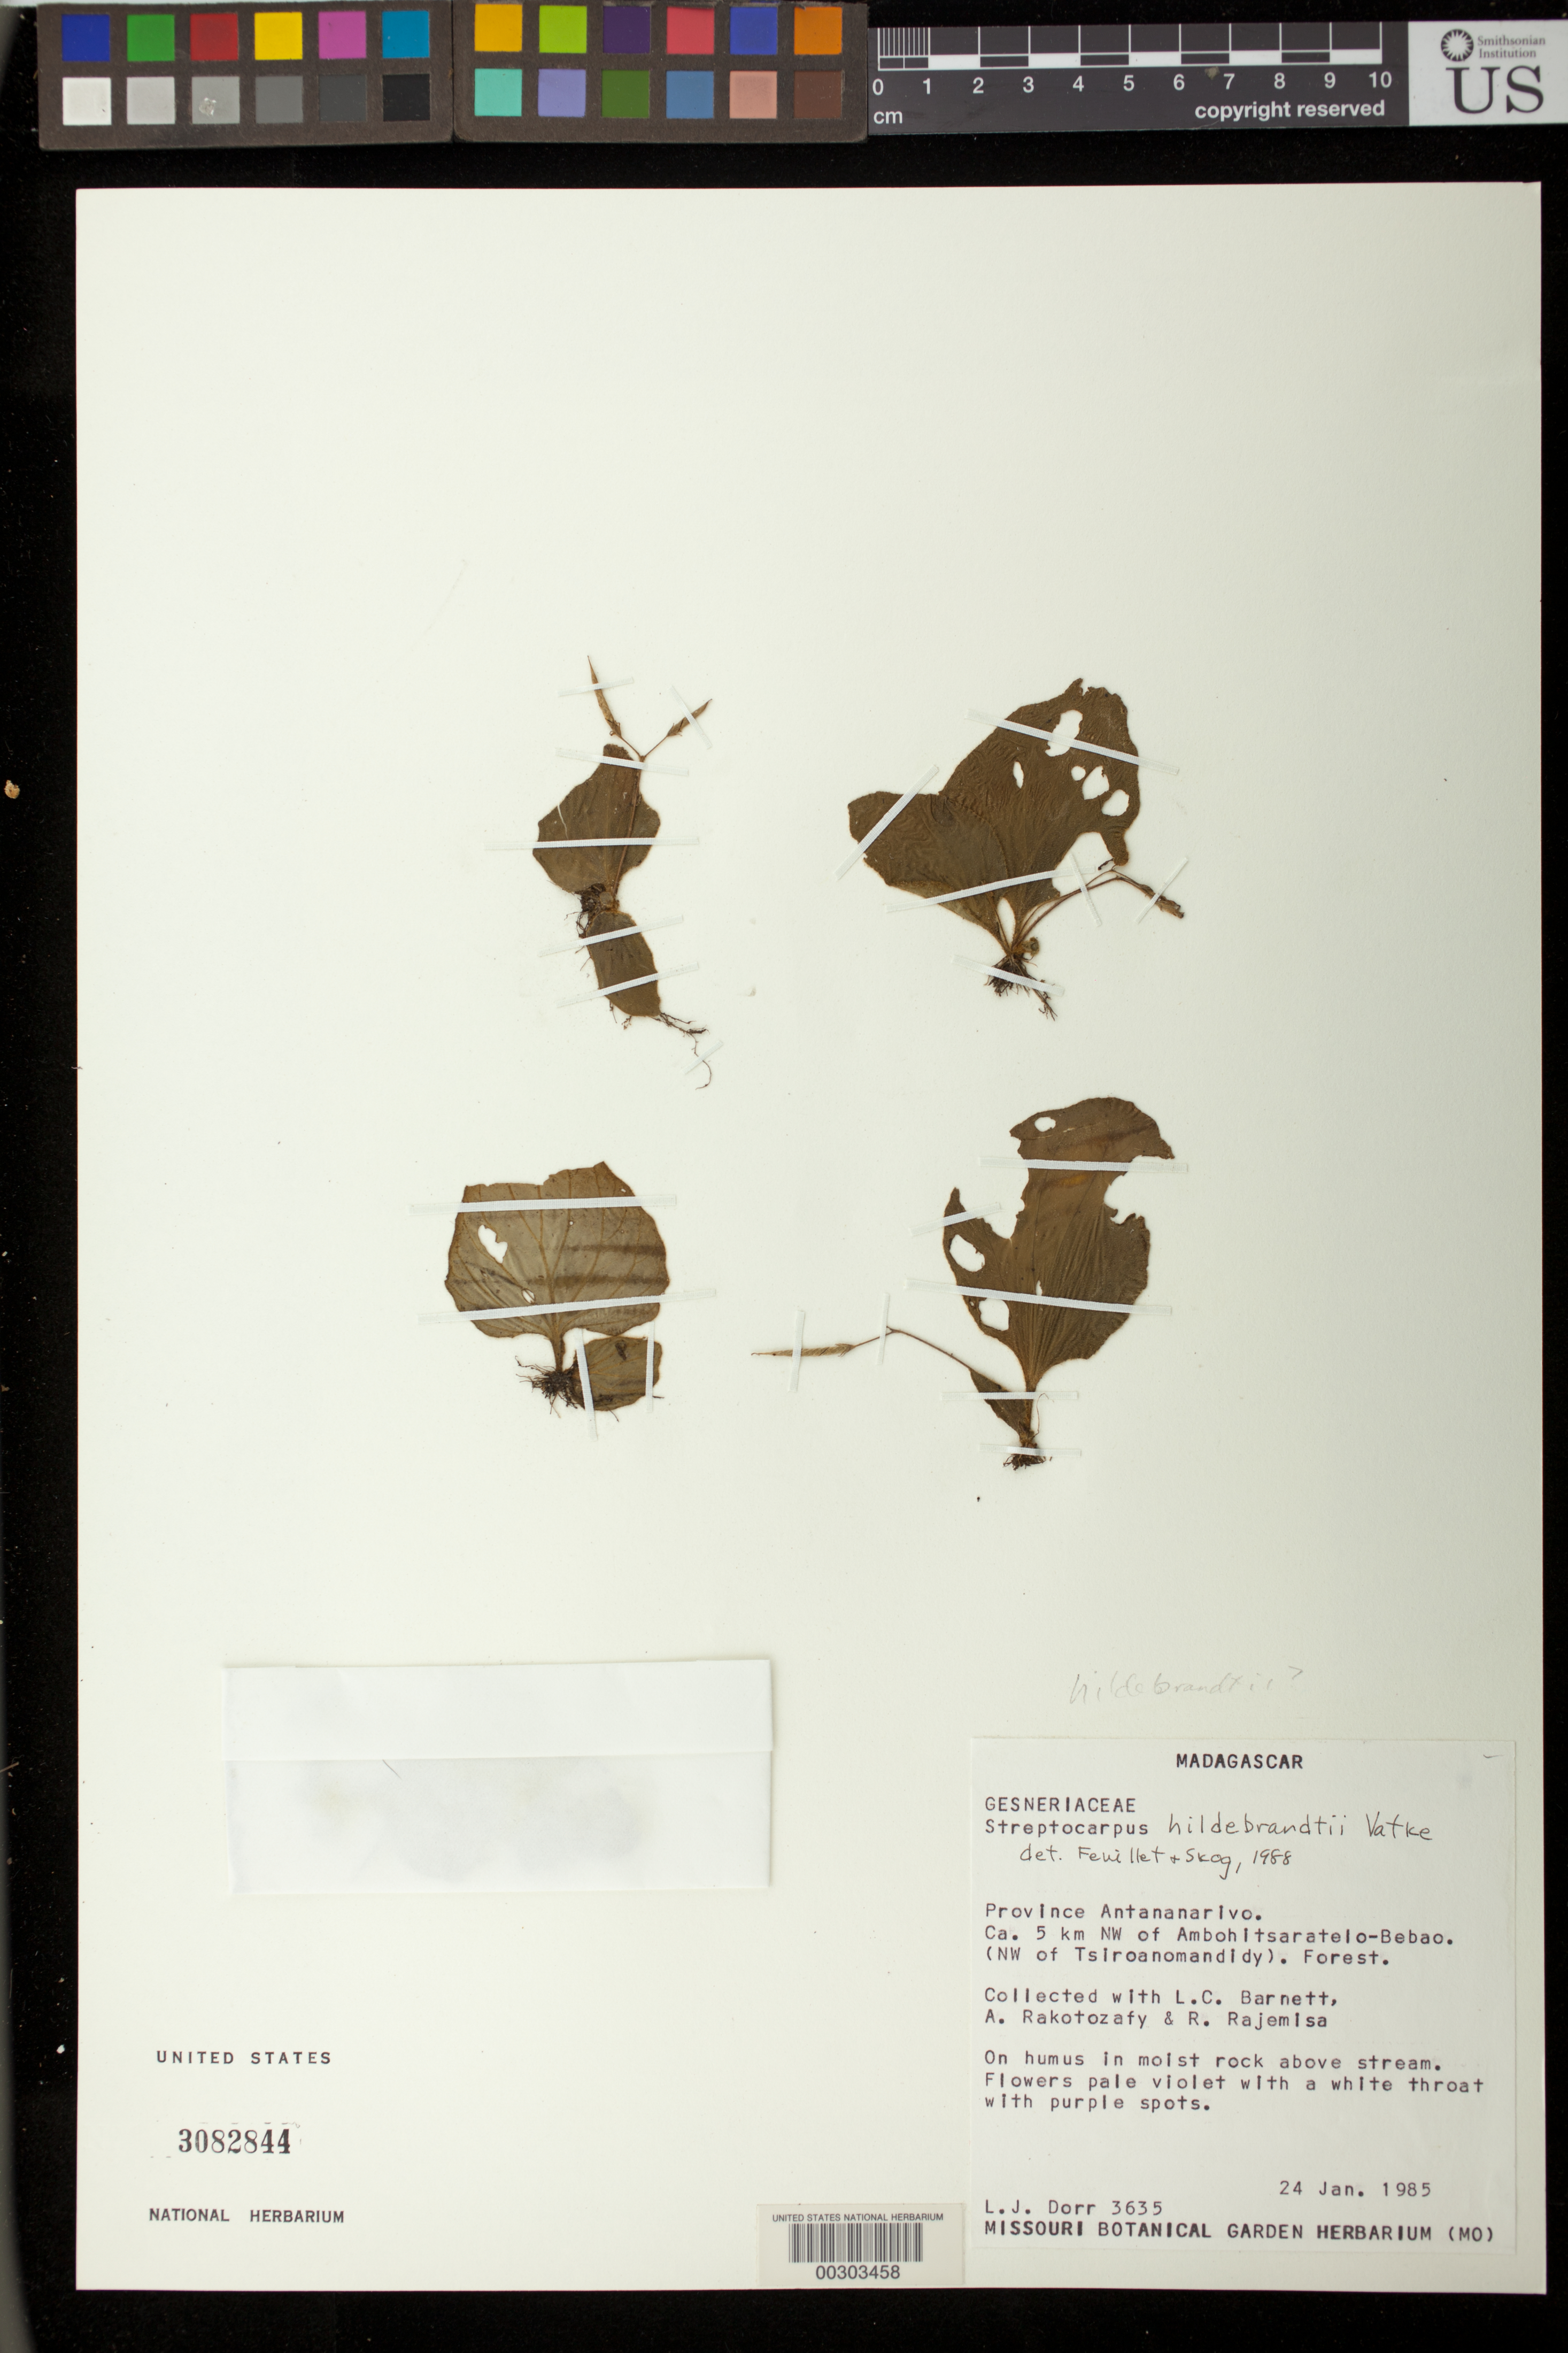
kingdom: Plantae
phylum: Tracheophyta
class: Magnoliopsida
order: Lamiales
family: Gesneriaceae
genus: Streptocarpus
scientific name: Streptocarpus hildebrandtii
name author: Vatke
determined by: Feuillet, C.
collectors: L. J. Dorr, L. C. Barnett, A. Rakotozafy & R. Rajemisa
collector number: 3635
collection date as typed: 24 Jan 1985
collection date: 1985-01-24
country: Madagascar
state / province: Bongolava / Menabe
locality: Ca. 5 km NW of Ambohitsaratelo-Bebao (NW of Tsiroanomandidy)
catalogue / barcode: US 3082844